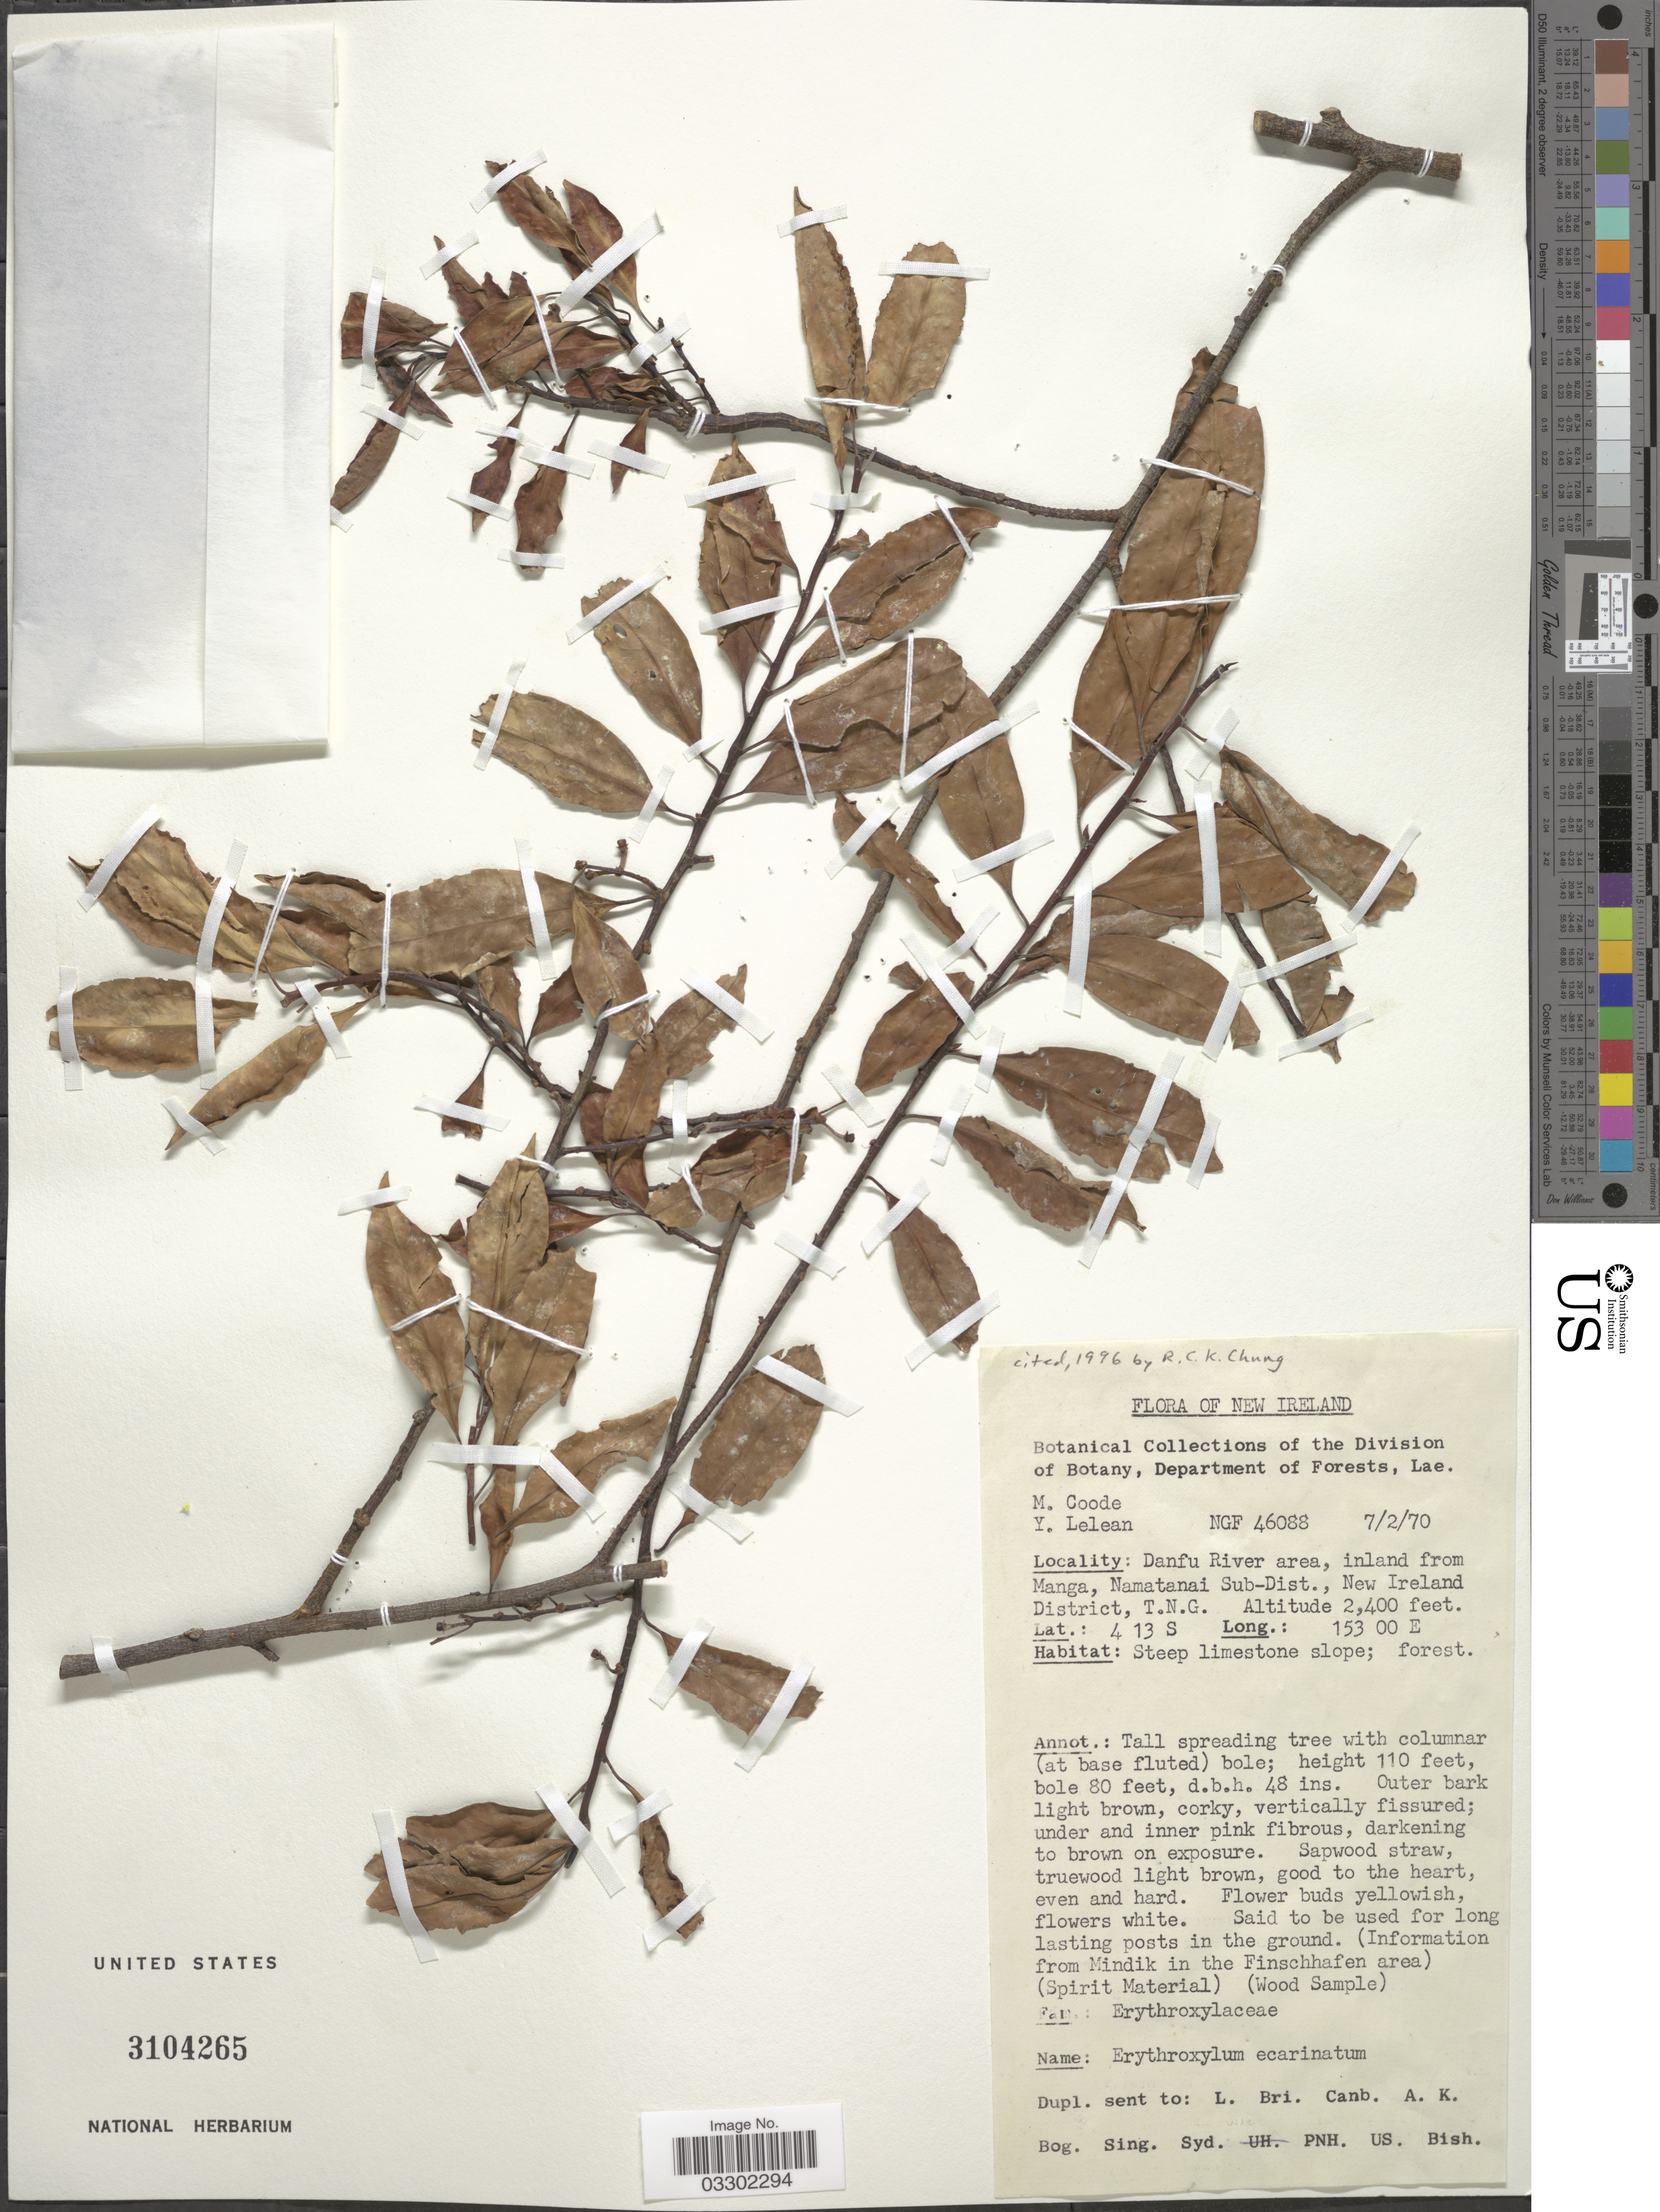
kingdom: Plantae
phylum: Tracheophyta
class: Magnoliopsida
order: Malpighiales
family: Erythroxylaceae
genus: Erythroxylum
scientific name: Erythroxylum ecarinatum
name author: Hochr.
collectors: M. Coode & Y. Lelean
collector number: NGF 46088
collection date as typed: Transcribed d/m/y: 7/2/70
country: Papua New Guinea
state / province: New Ireland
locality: Danfu River area, inland from Manga, Namatanai Sub-Dist., New Ireland District, T.N.G.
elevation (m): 732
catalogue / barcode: US 3104265